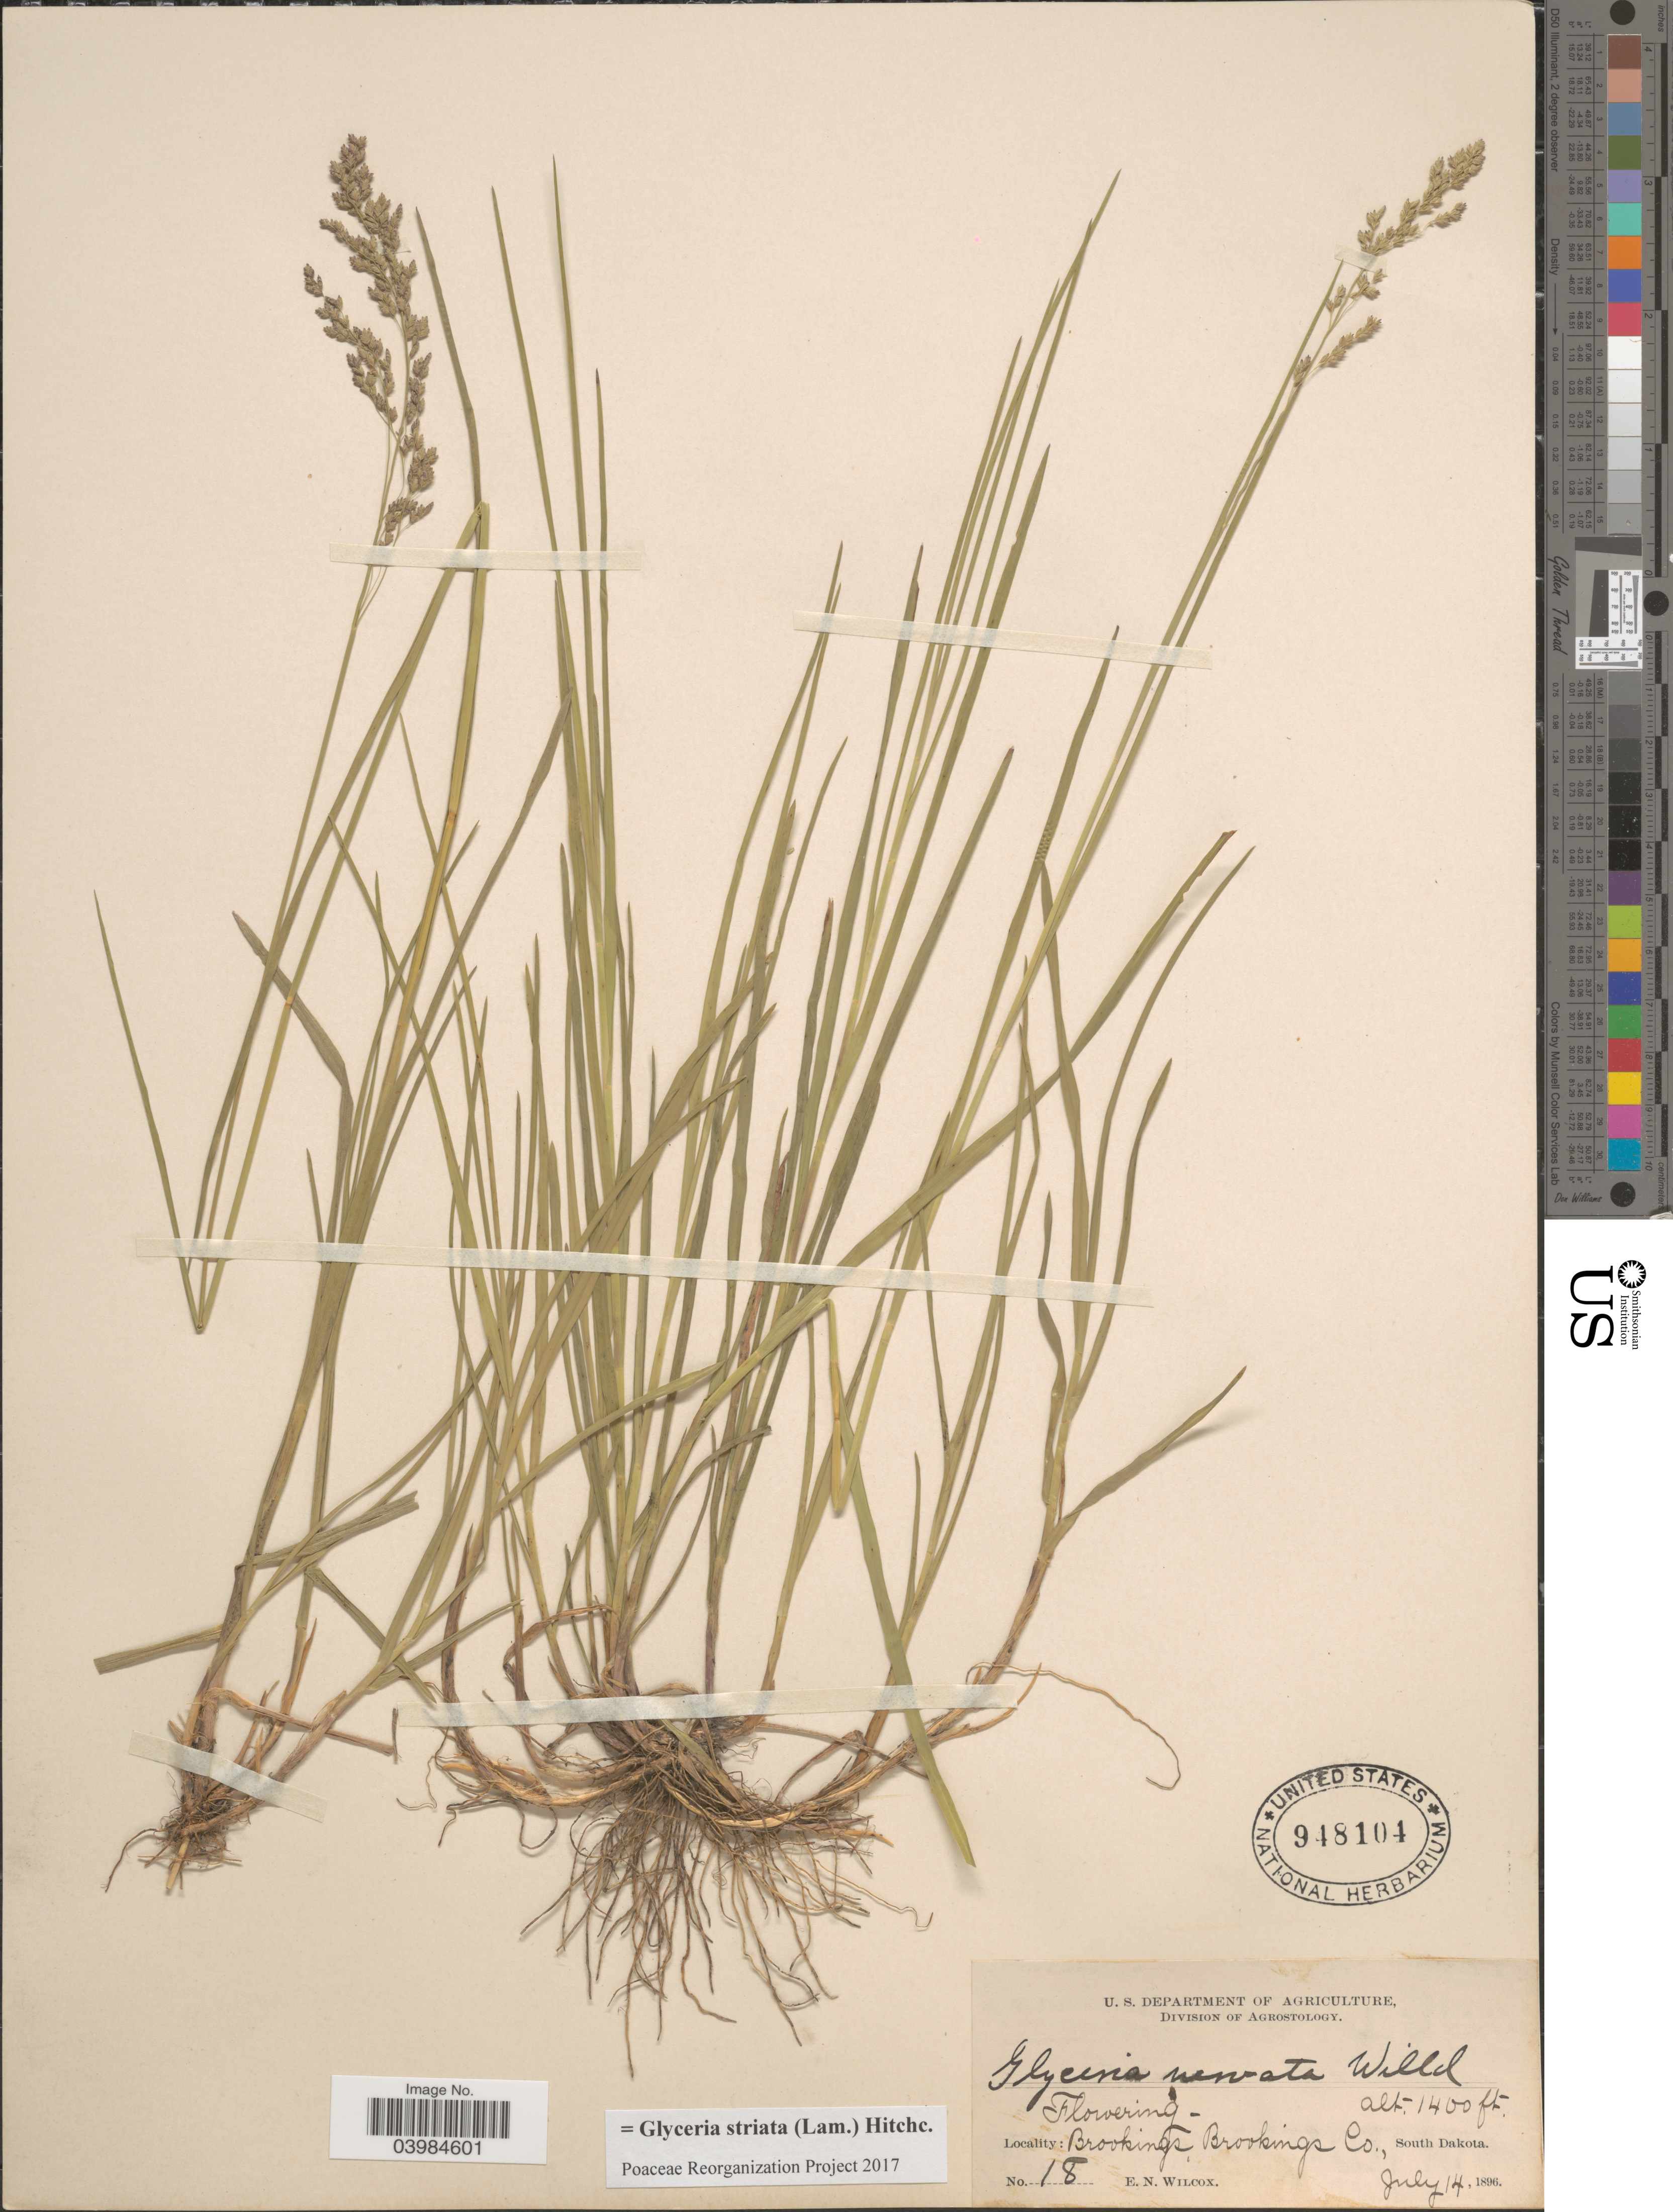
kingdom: Plantae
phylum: Tracheophyta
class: Liliopsida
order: Poales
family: Poaceae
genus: Glyceria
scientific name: Glyceria striata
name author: (Lam.) Hitchc.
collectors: E. Wilcox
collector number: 18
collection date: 1896-07-14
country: United States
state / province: South Dakota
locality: Brookings, Brookings Co.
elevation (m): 427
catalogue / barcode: US 948104